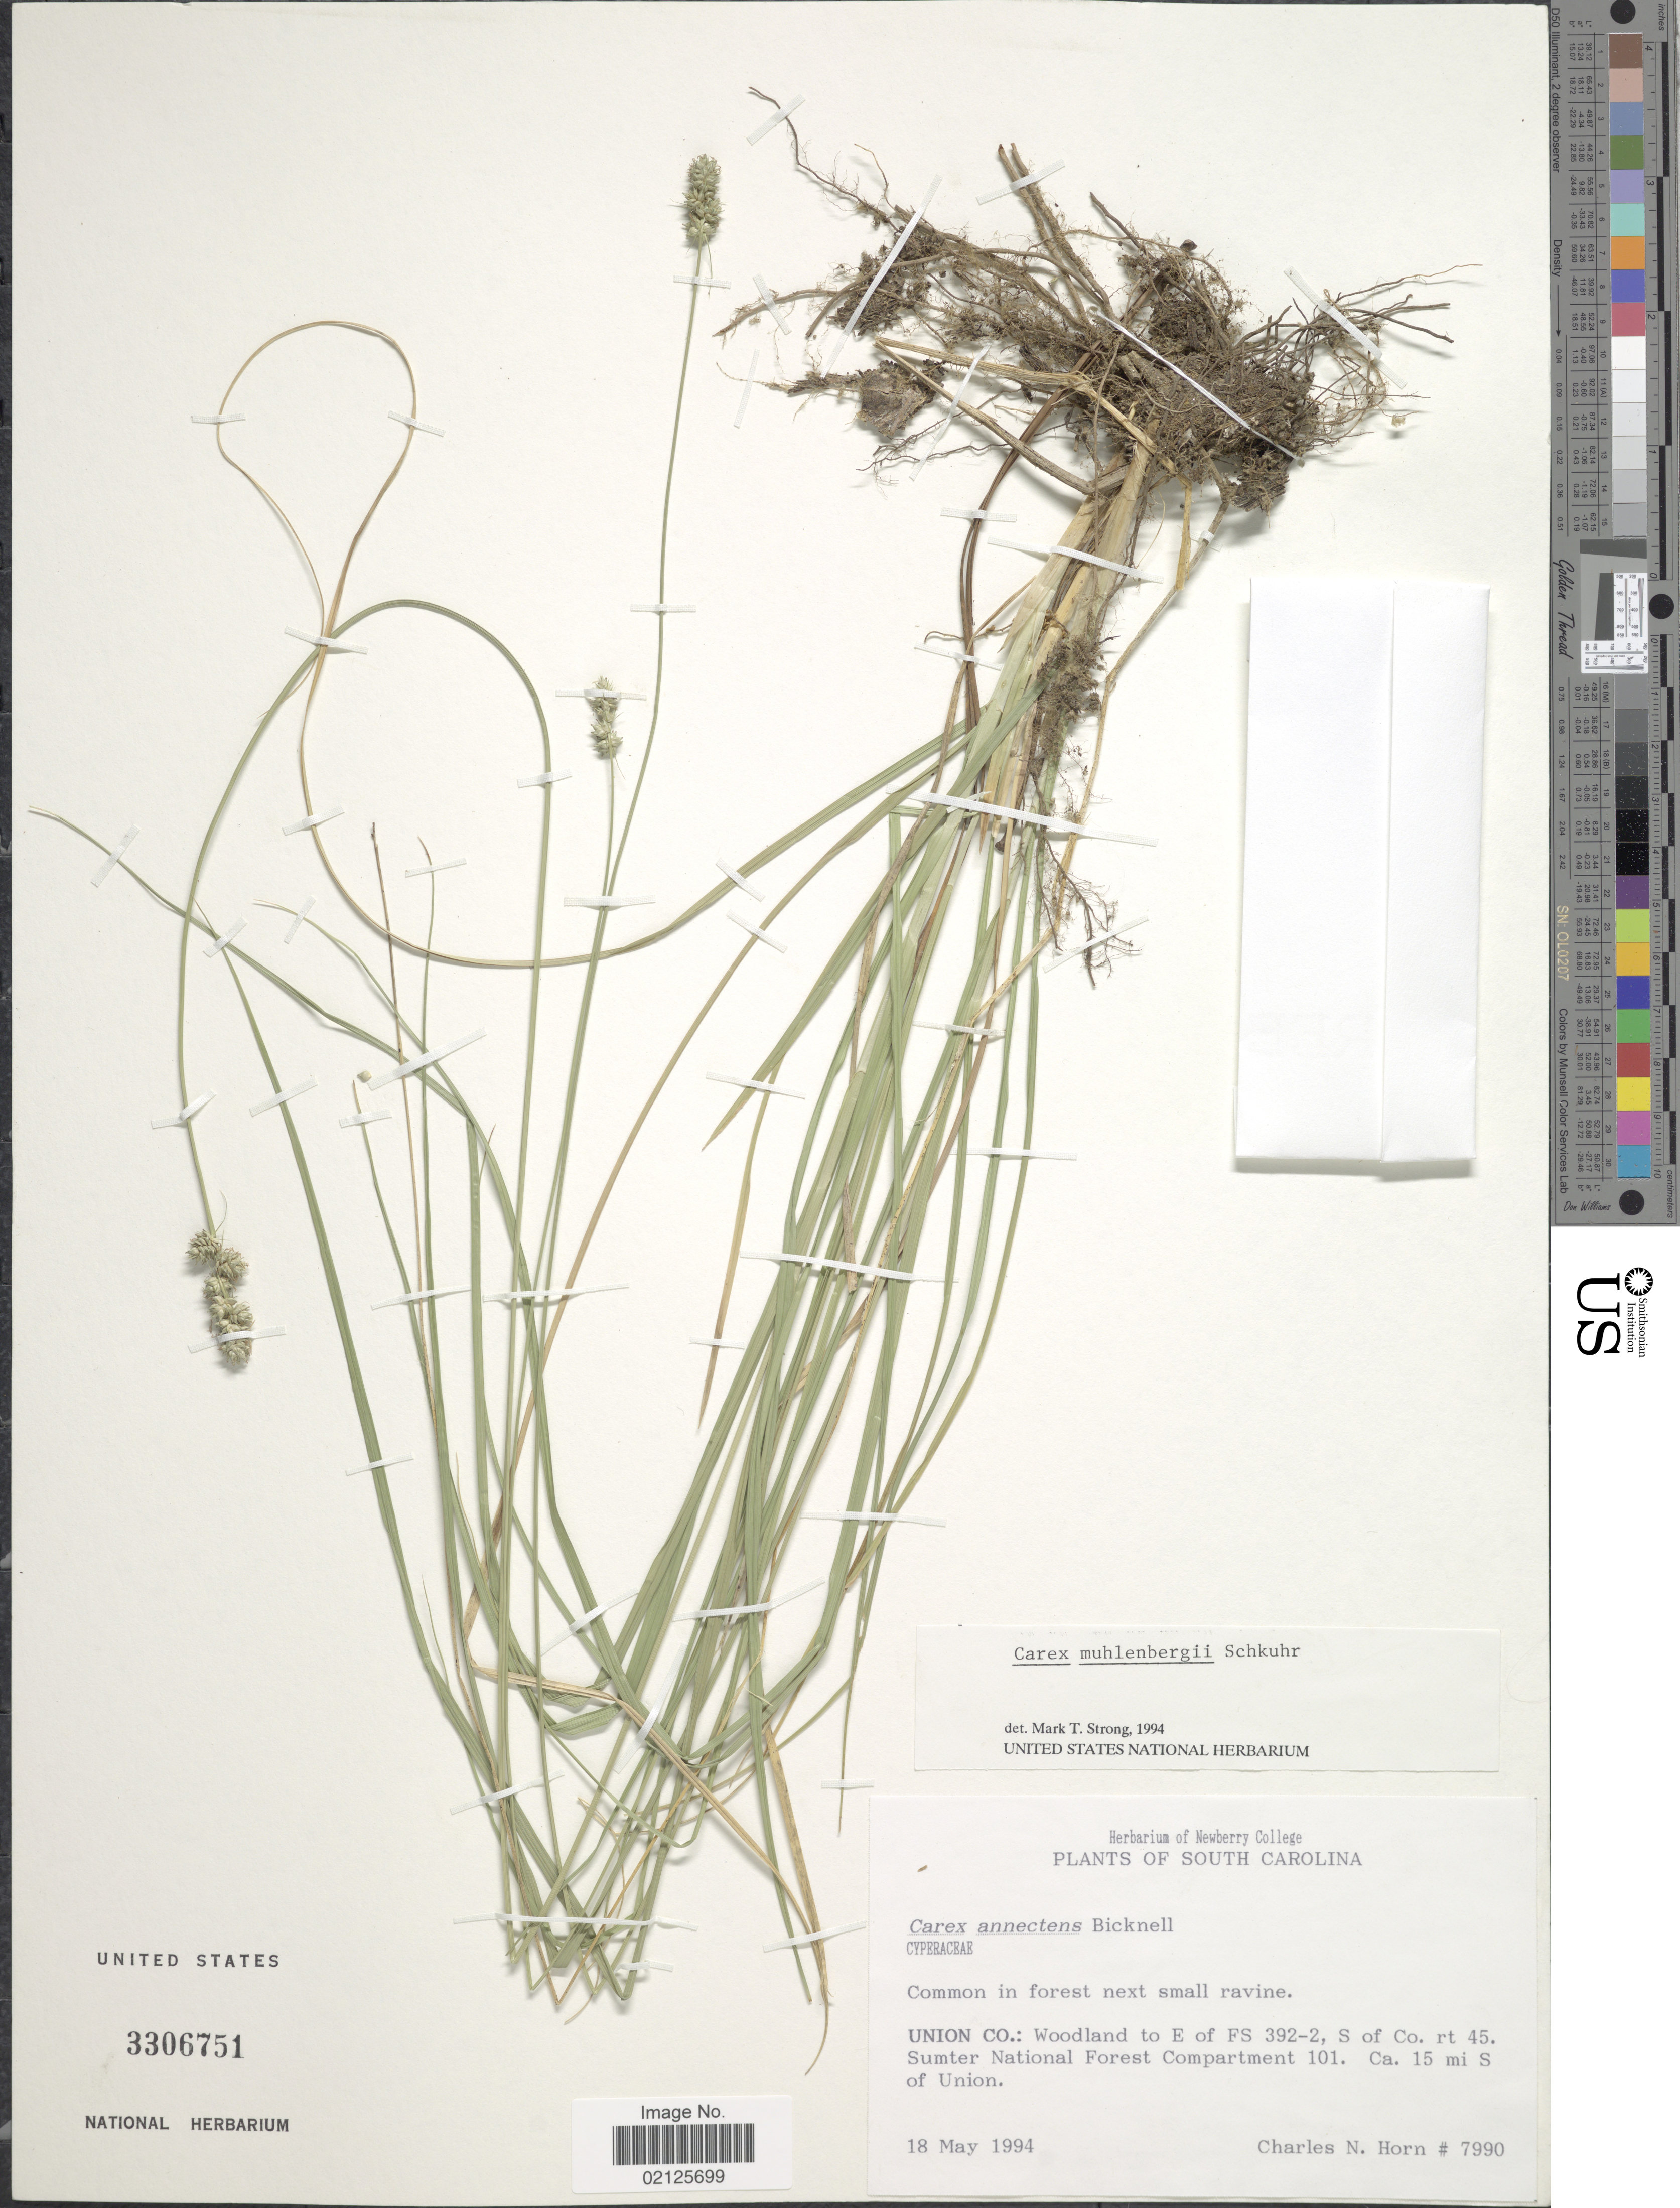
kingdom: Plantae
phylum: Tracheophyta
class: Liliopsida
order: Poales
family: Cyperaceae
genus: Carex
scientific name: Carex muehlenbergii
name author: Willd.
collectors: C. N. Horn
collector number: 7990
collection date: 1994-05-18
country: United States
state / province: South Carolina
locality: Common in forest next small ravine, Union Co.: Woodland to E of FS 392-2, S of Co rt 45. Sumter National Forest Compartment 101. Ca. 15 mi S of Union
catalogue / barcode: US 3306751